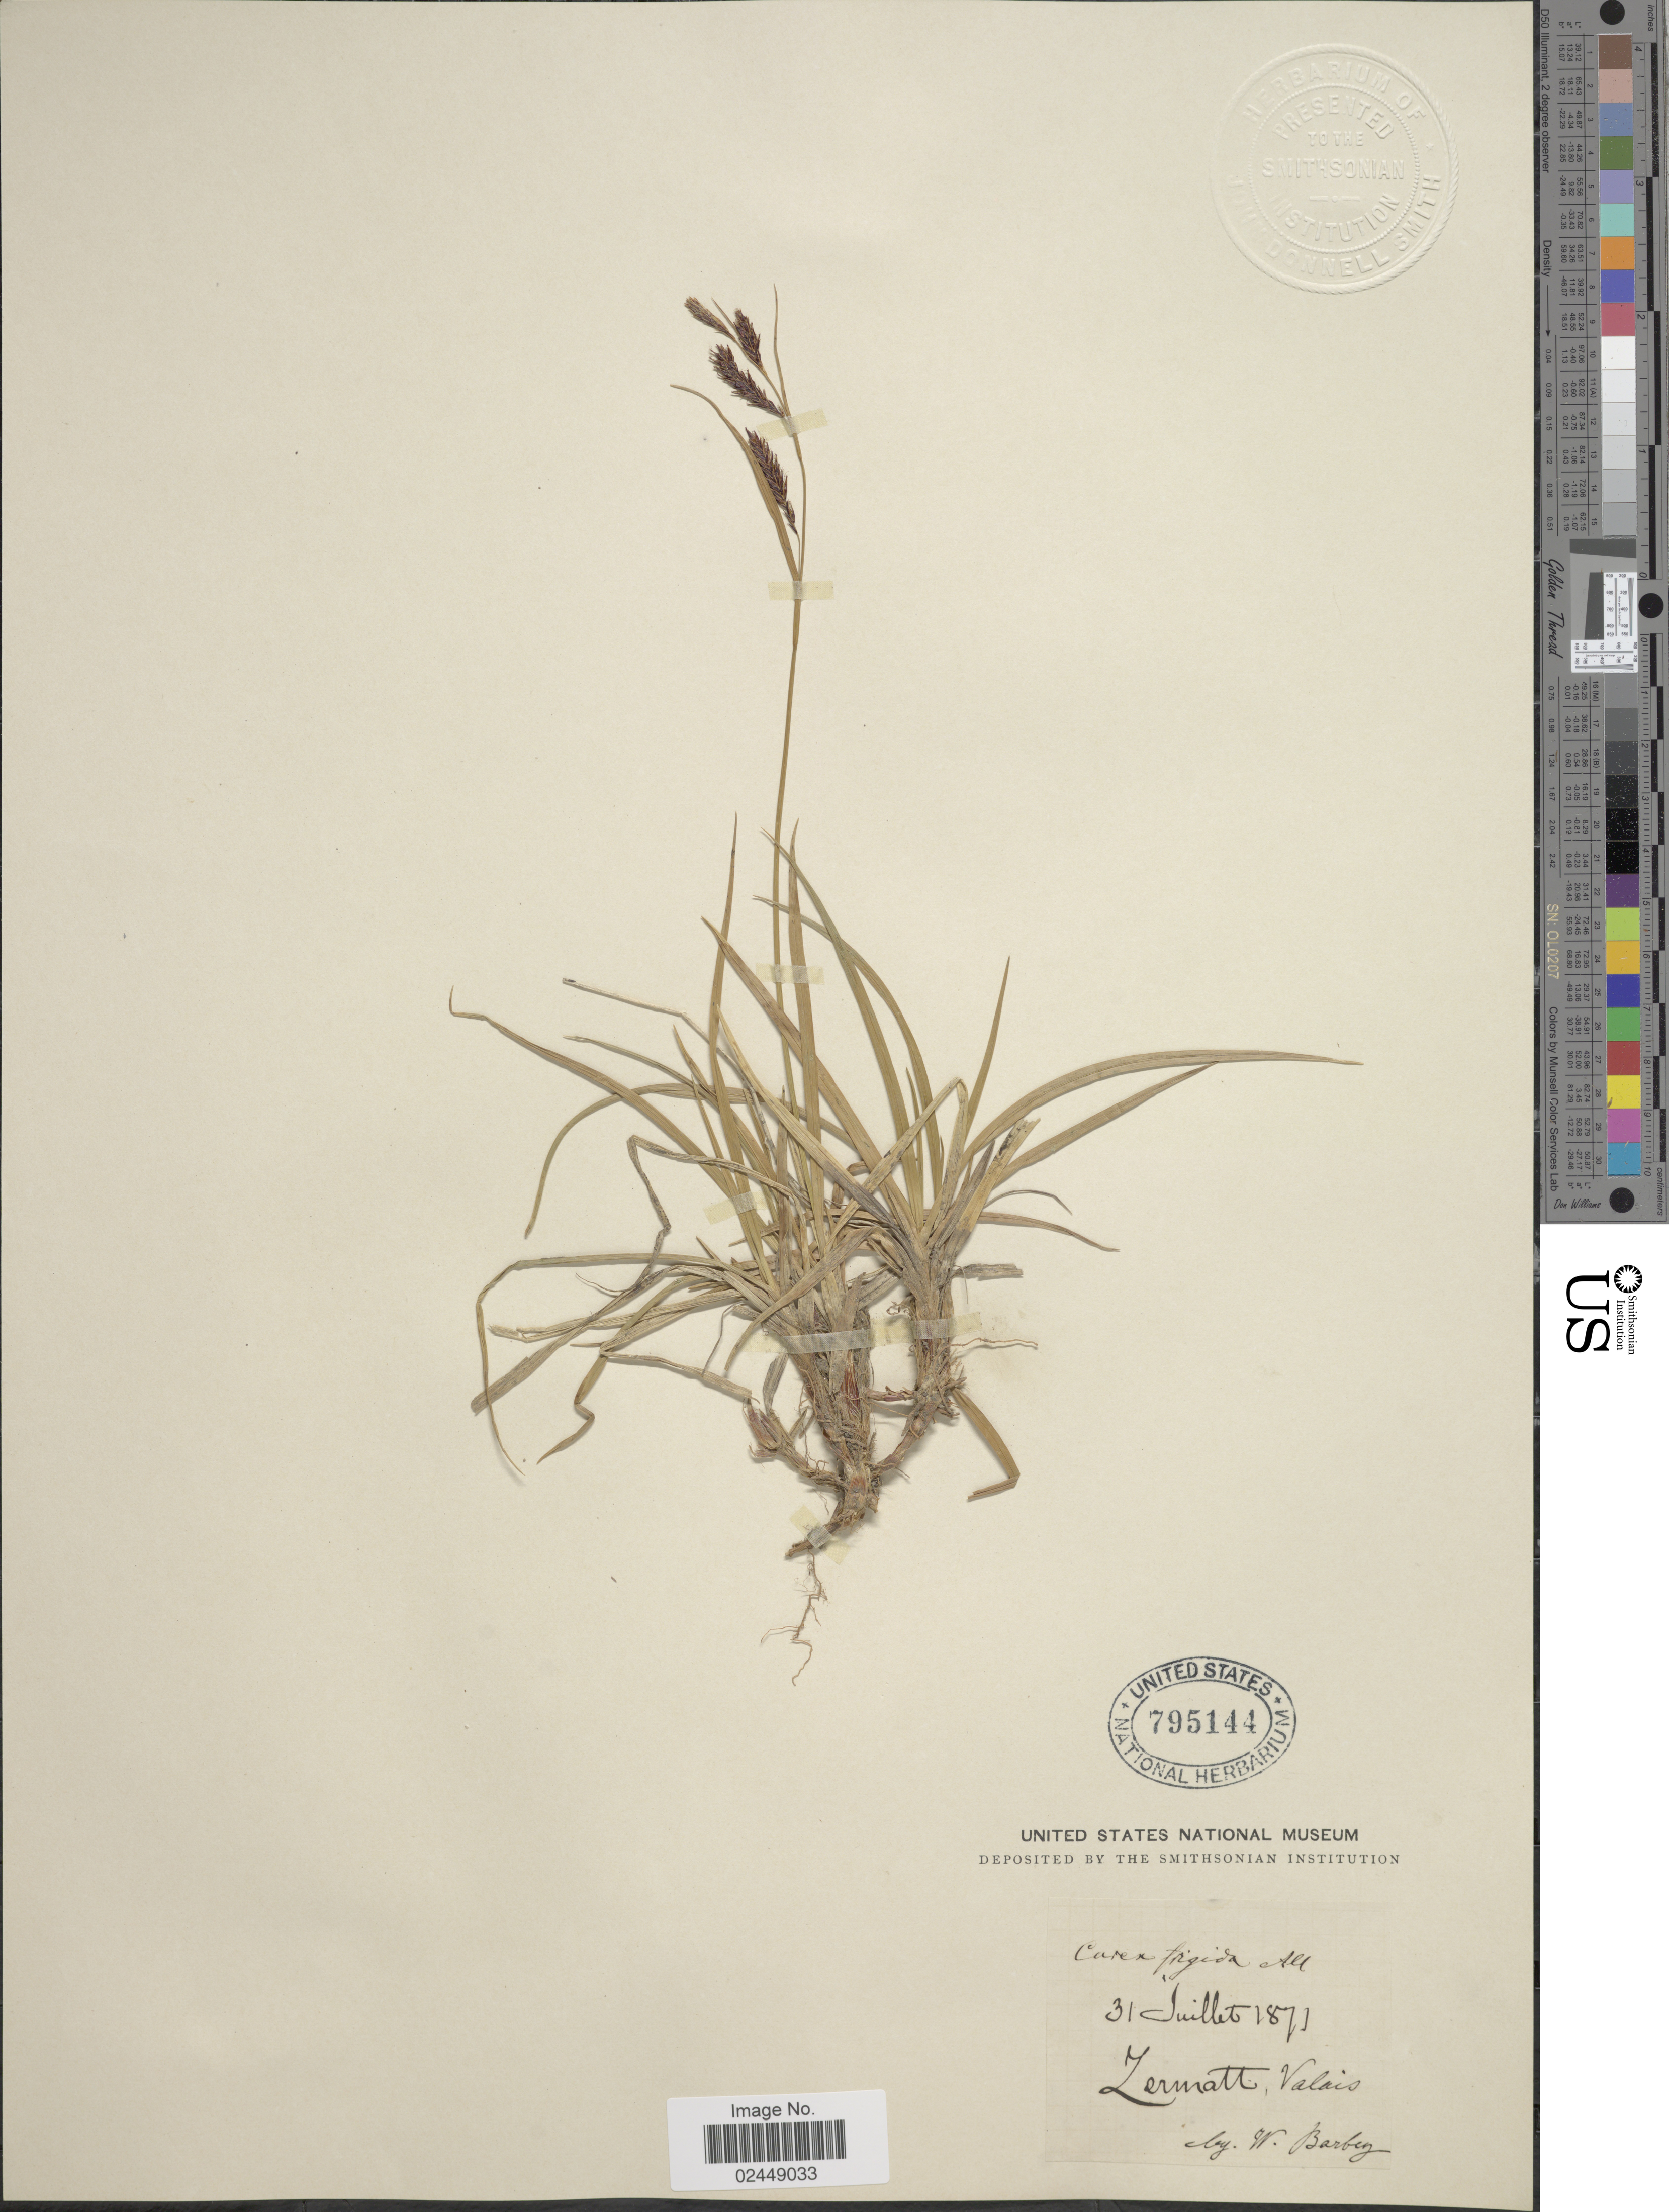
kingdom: Plantae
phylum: Tracheophyta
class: Liliopsida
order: Poales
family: Cyperaceae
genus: Carex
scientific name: Carex frigida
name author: All.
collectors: W. Barbey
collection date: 1871-07-31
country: Switzerland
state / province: Valais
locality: Zermatt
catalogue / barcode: US 795144